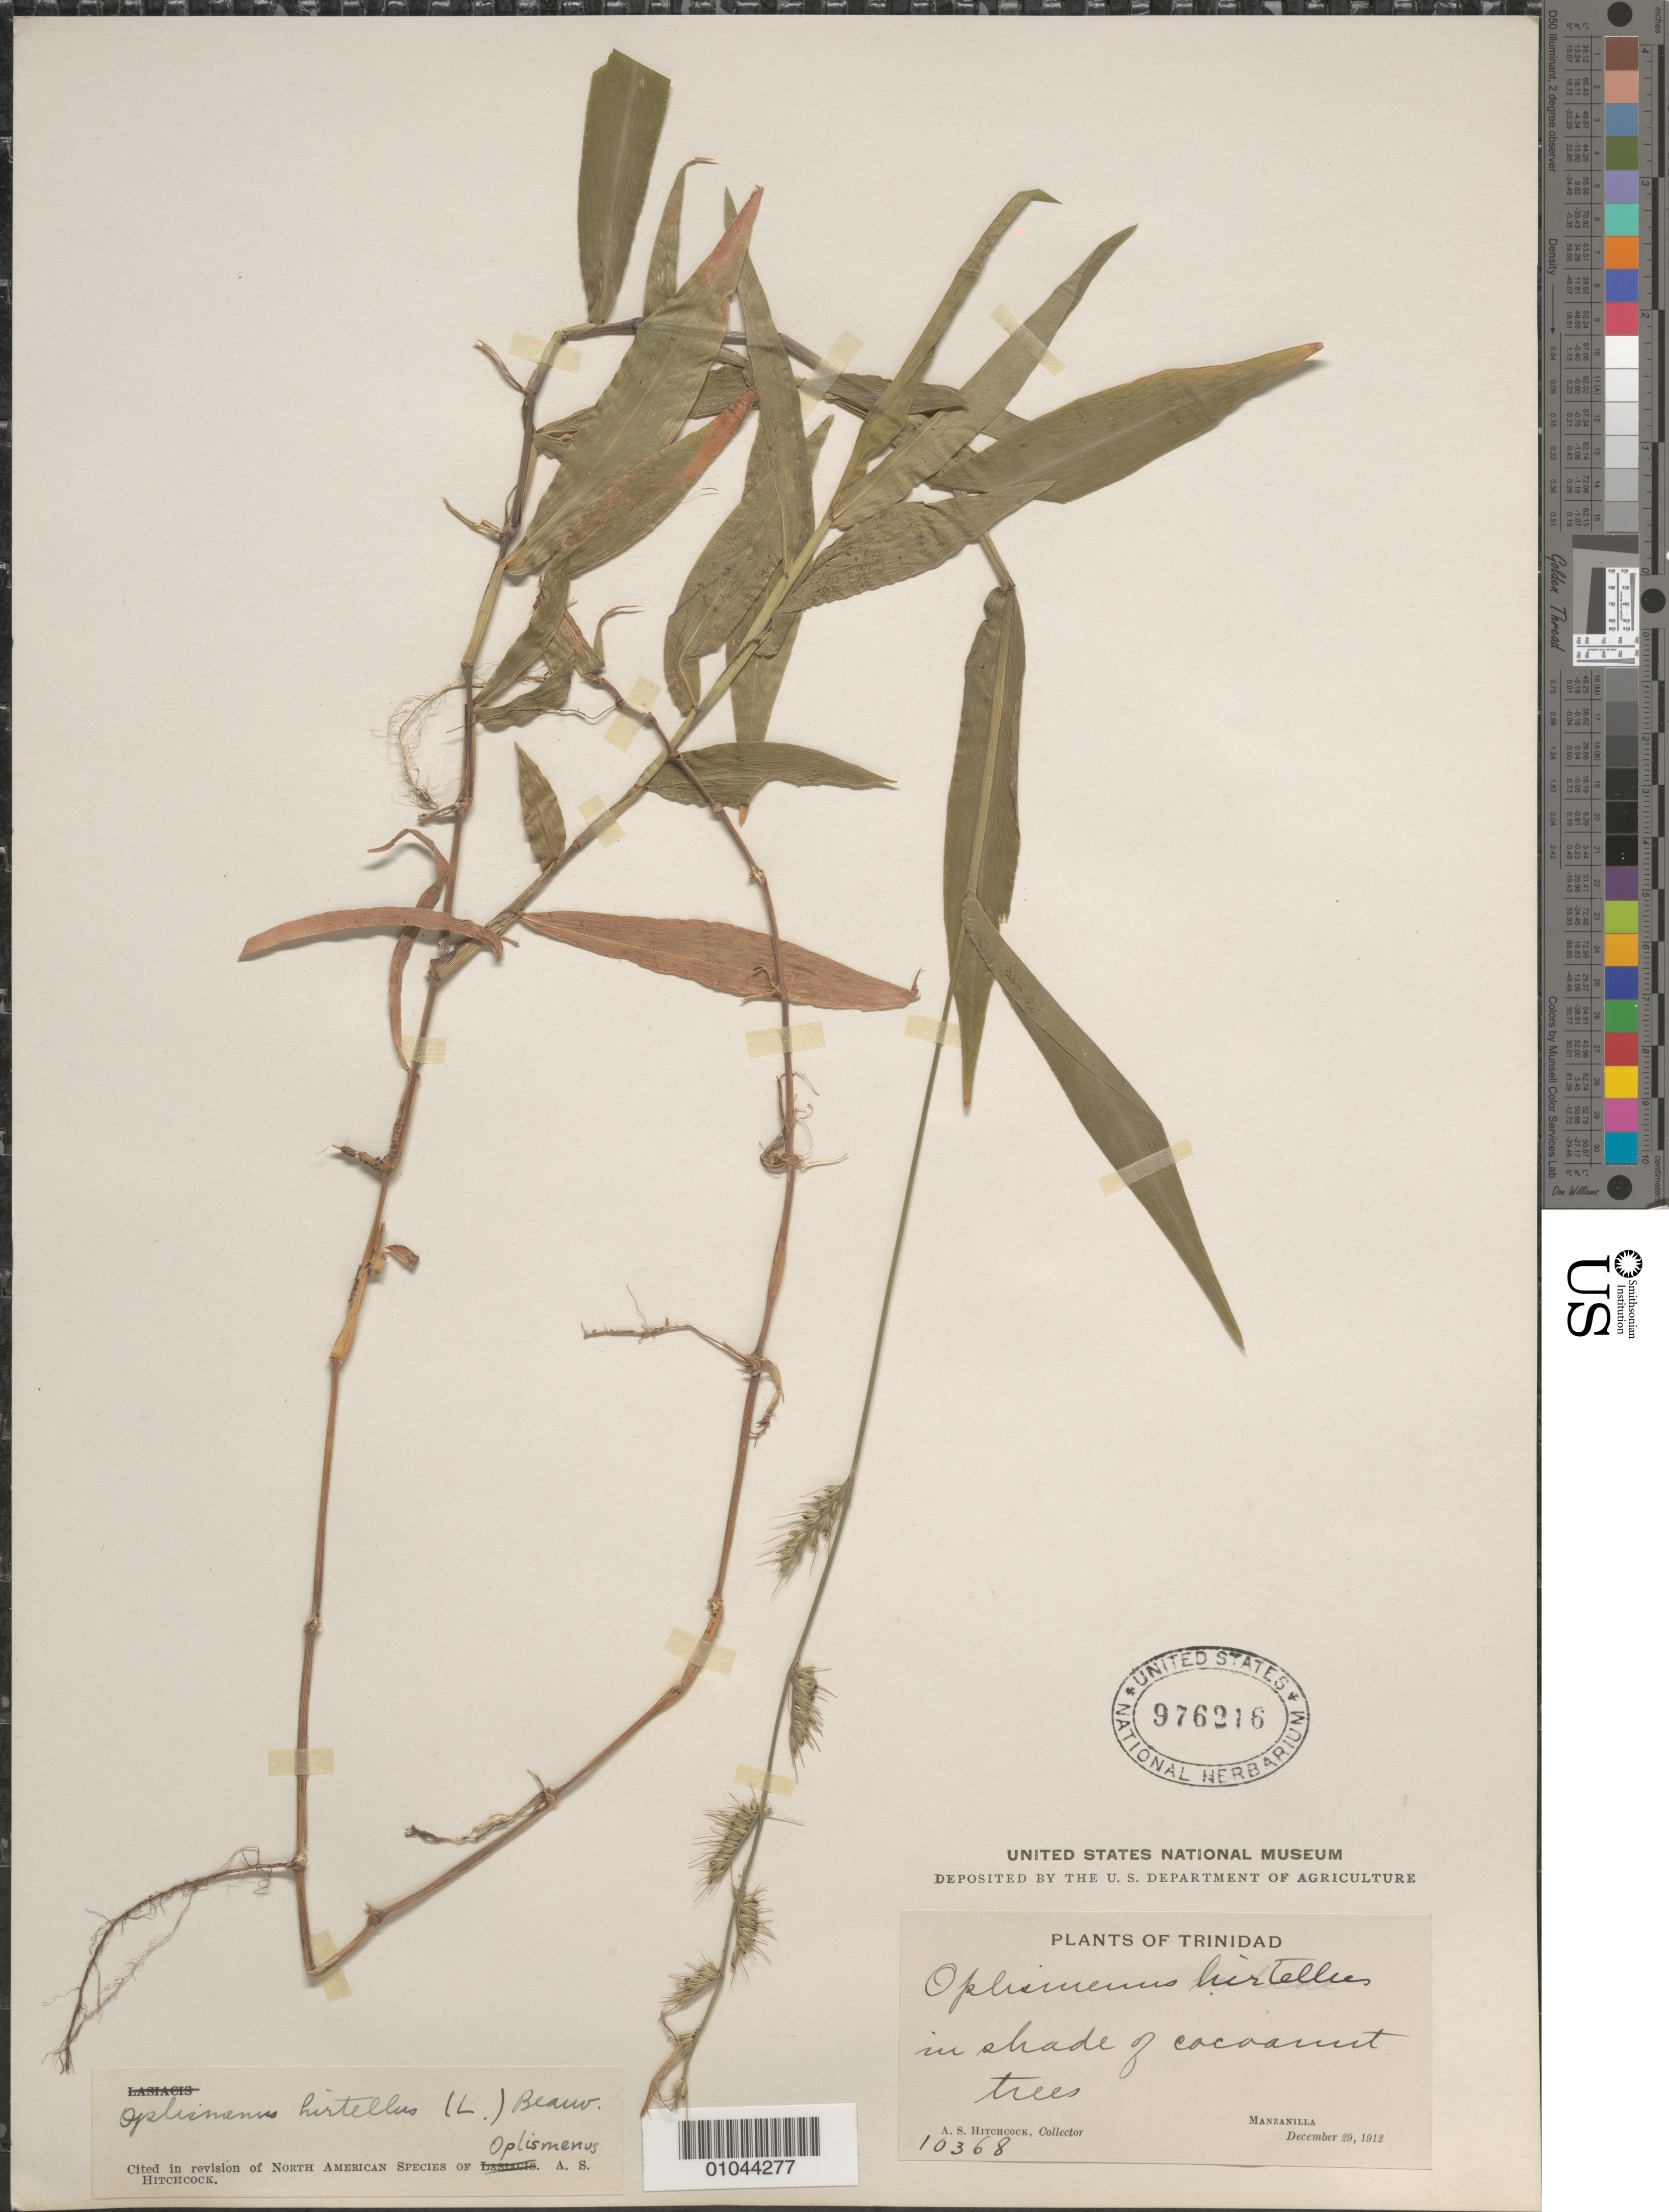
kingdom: Plantae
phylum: Tracheophyta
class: Liliopsida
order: Poales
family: Poaceae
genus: Oplismenus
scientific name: Oplismenus hirtellus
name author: (L.) P. Beauv.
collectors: A. S. Hitchcock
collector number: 10368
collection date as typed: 29 Dec 1912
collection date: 1912-12-29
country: Trinidad and Tobago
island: Trinidad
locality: Manzanilla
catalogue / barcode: US 976216